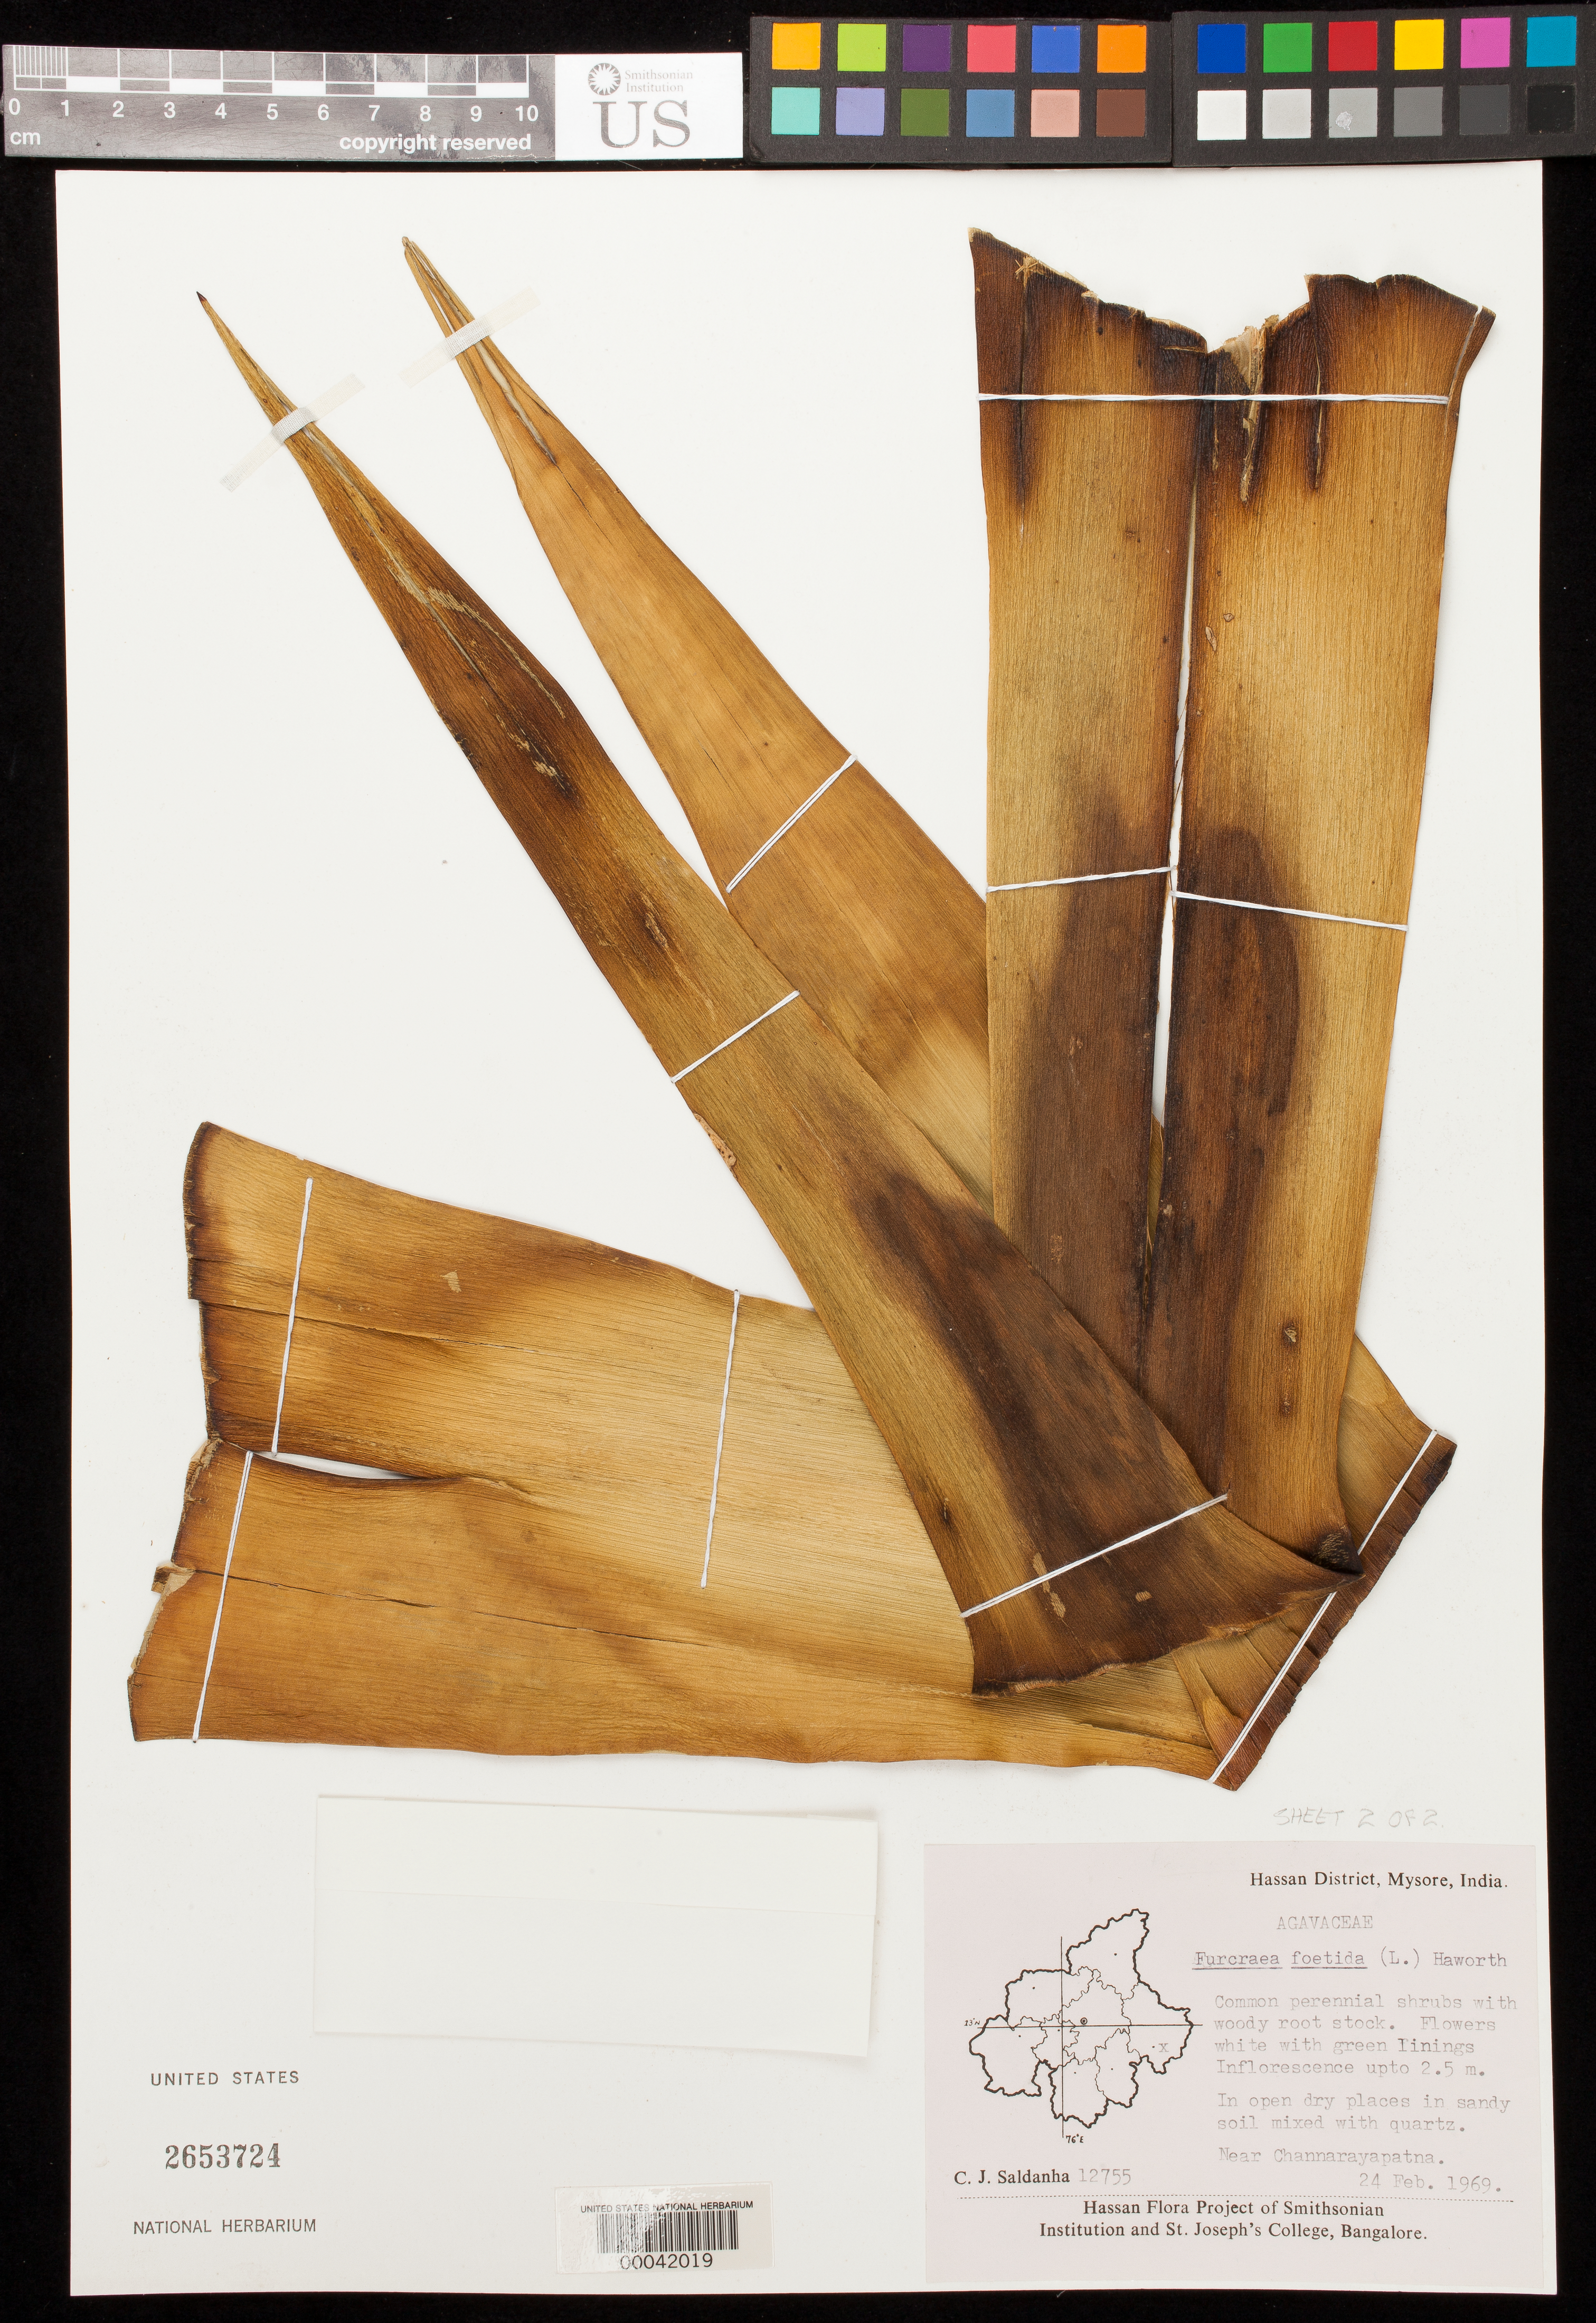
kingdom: Plantae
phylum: Tracheophyta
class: Liliopsida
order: Asparagales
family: Asparagaceae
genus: Furcraea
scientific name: Furcraea foetida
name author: (L.) Haw.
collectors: C. J. Saldanha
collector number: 12755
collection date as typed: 24 Feb 1969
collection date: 1969-02-24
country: India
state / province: Karnataka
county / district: Hassan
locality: Near channarayapatna, mysore state [mysore state = karnataka.]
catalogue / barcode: US 2653724